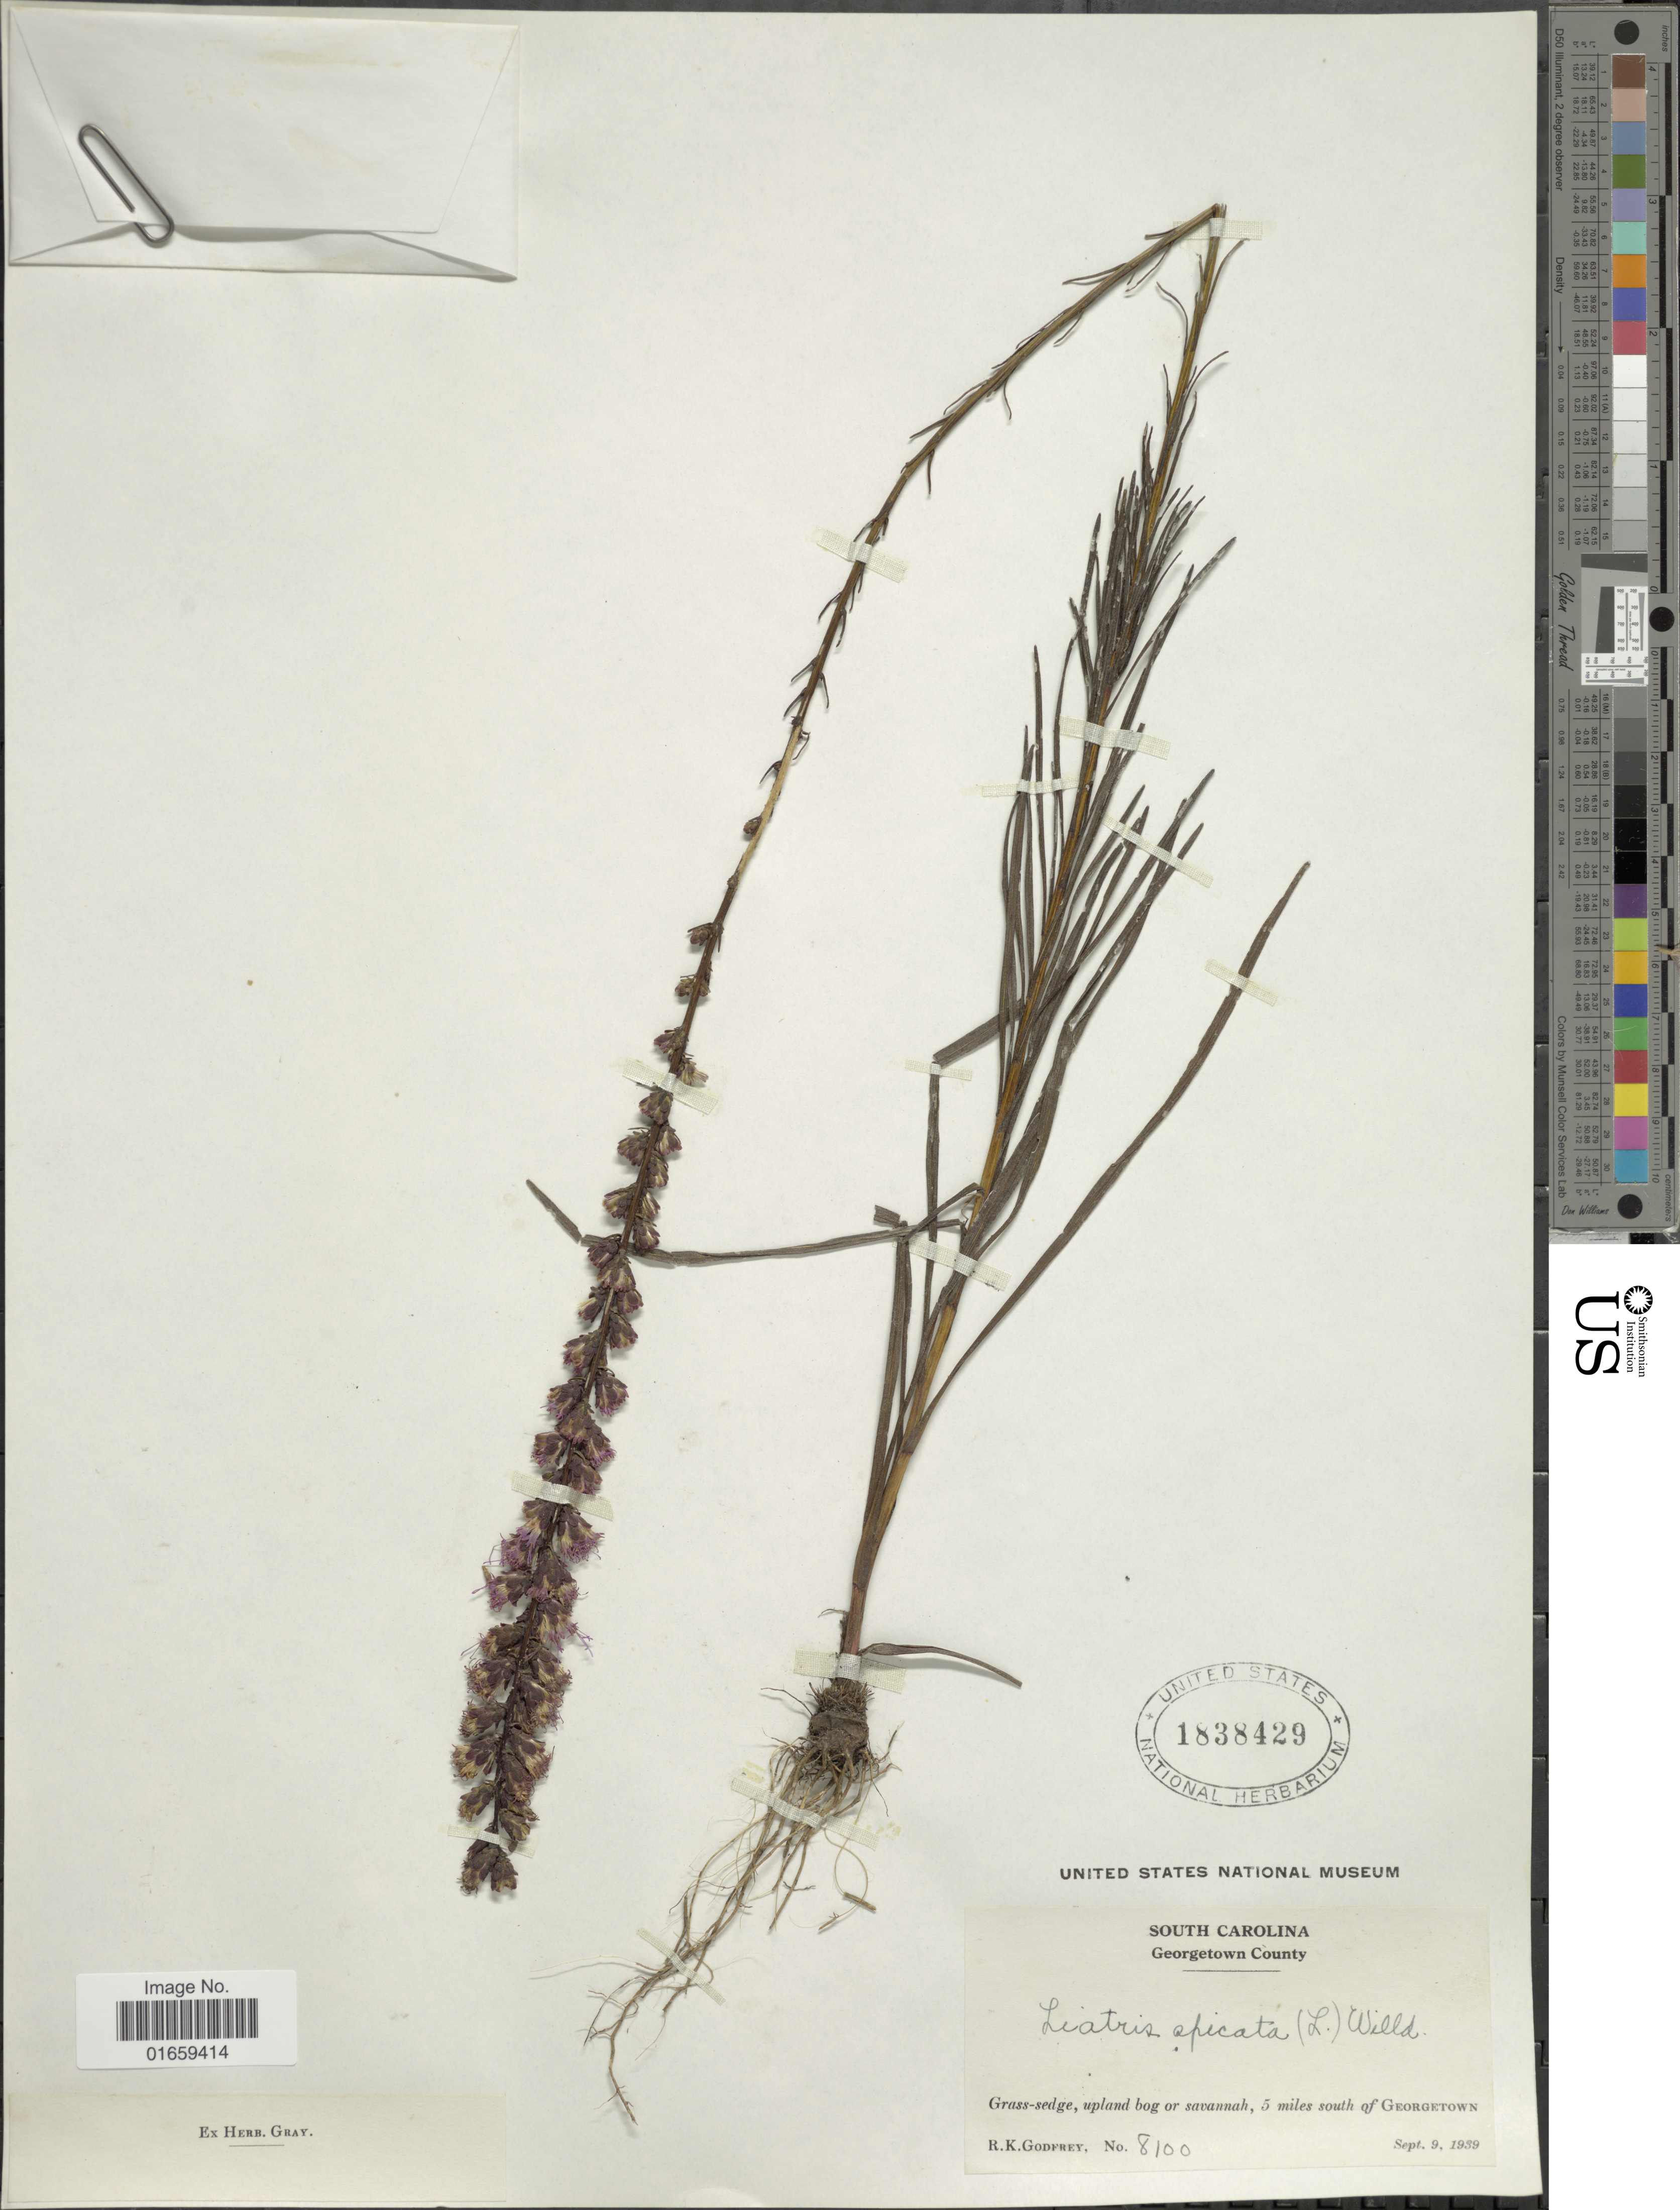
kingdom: Plantae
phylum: Tracheophyta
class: Magnoliopsida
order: Asterales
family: Asteraceae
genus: Liatris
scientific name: Liatris spicata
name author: (L.) Willd.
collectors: R. K. Godfrey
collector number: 8100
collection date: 1939-09-09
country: United States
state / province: South Carolina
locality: Georgetown County, 5 miles south of Georgetown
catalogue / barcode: US 1838429